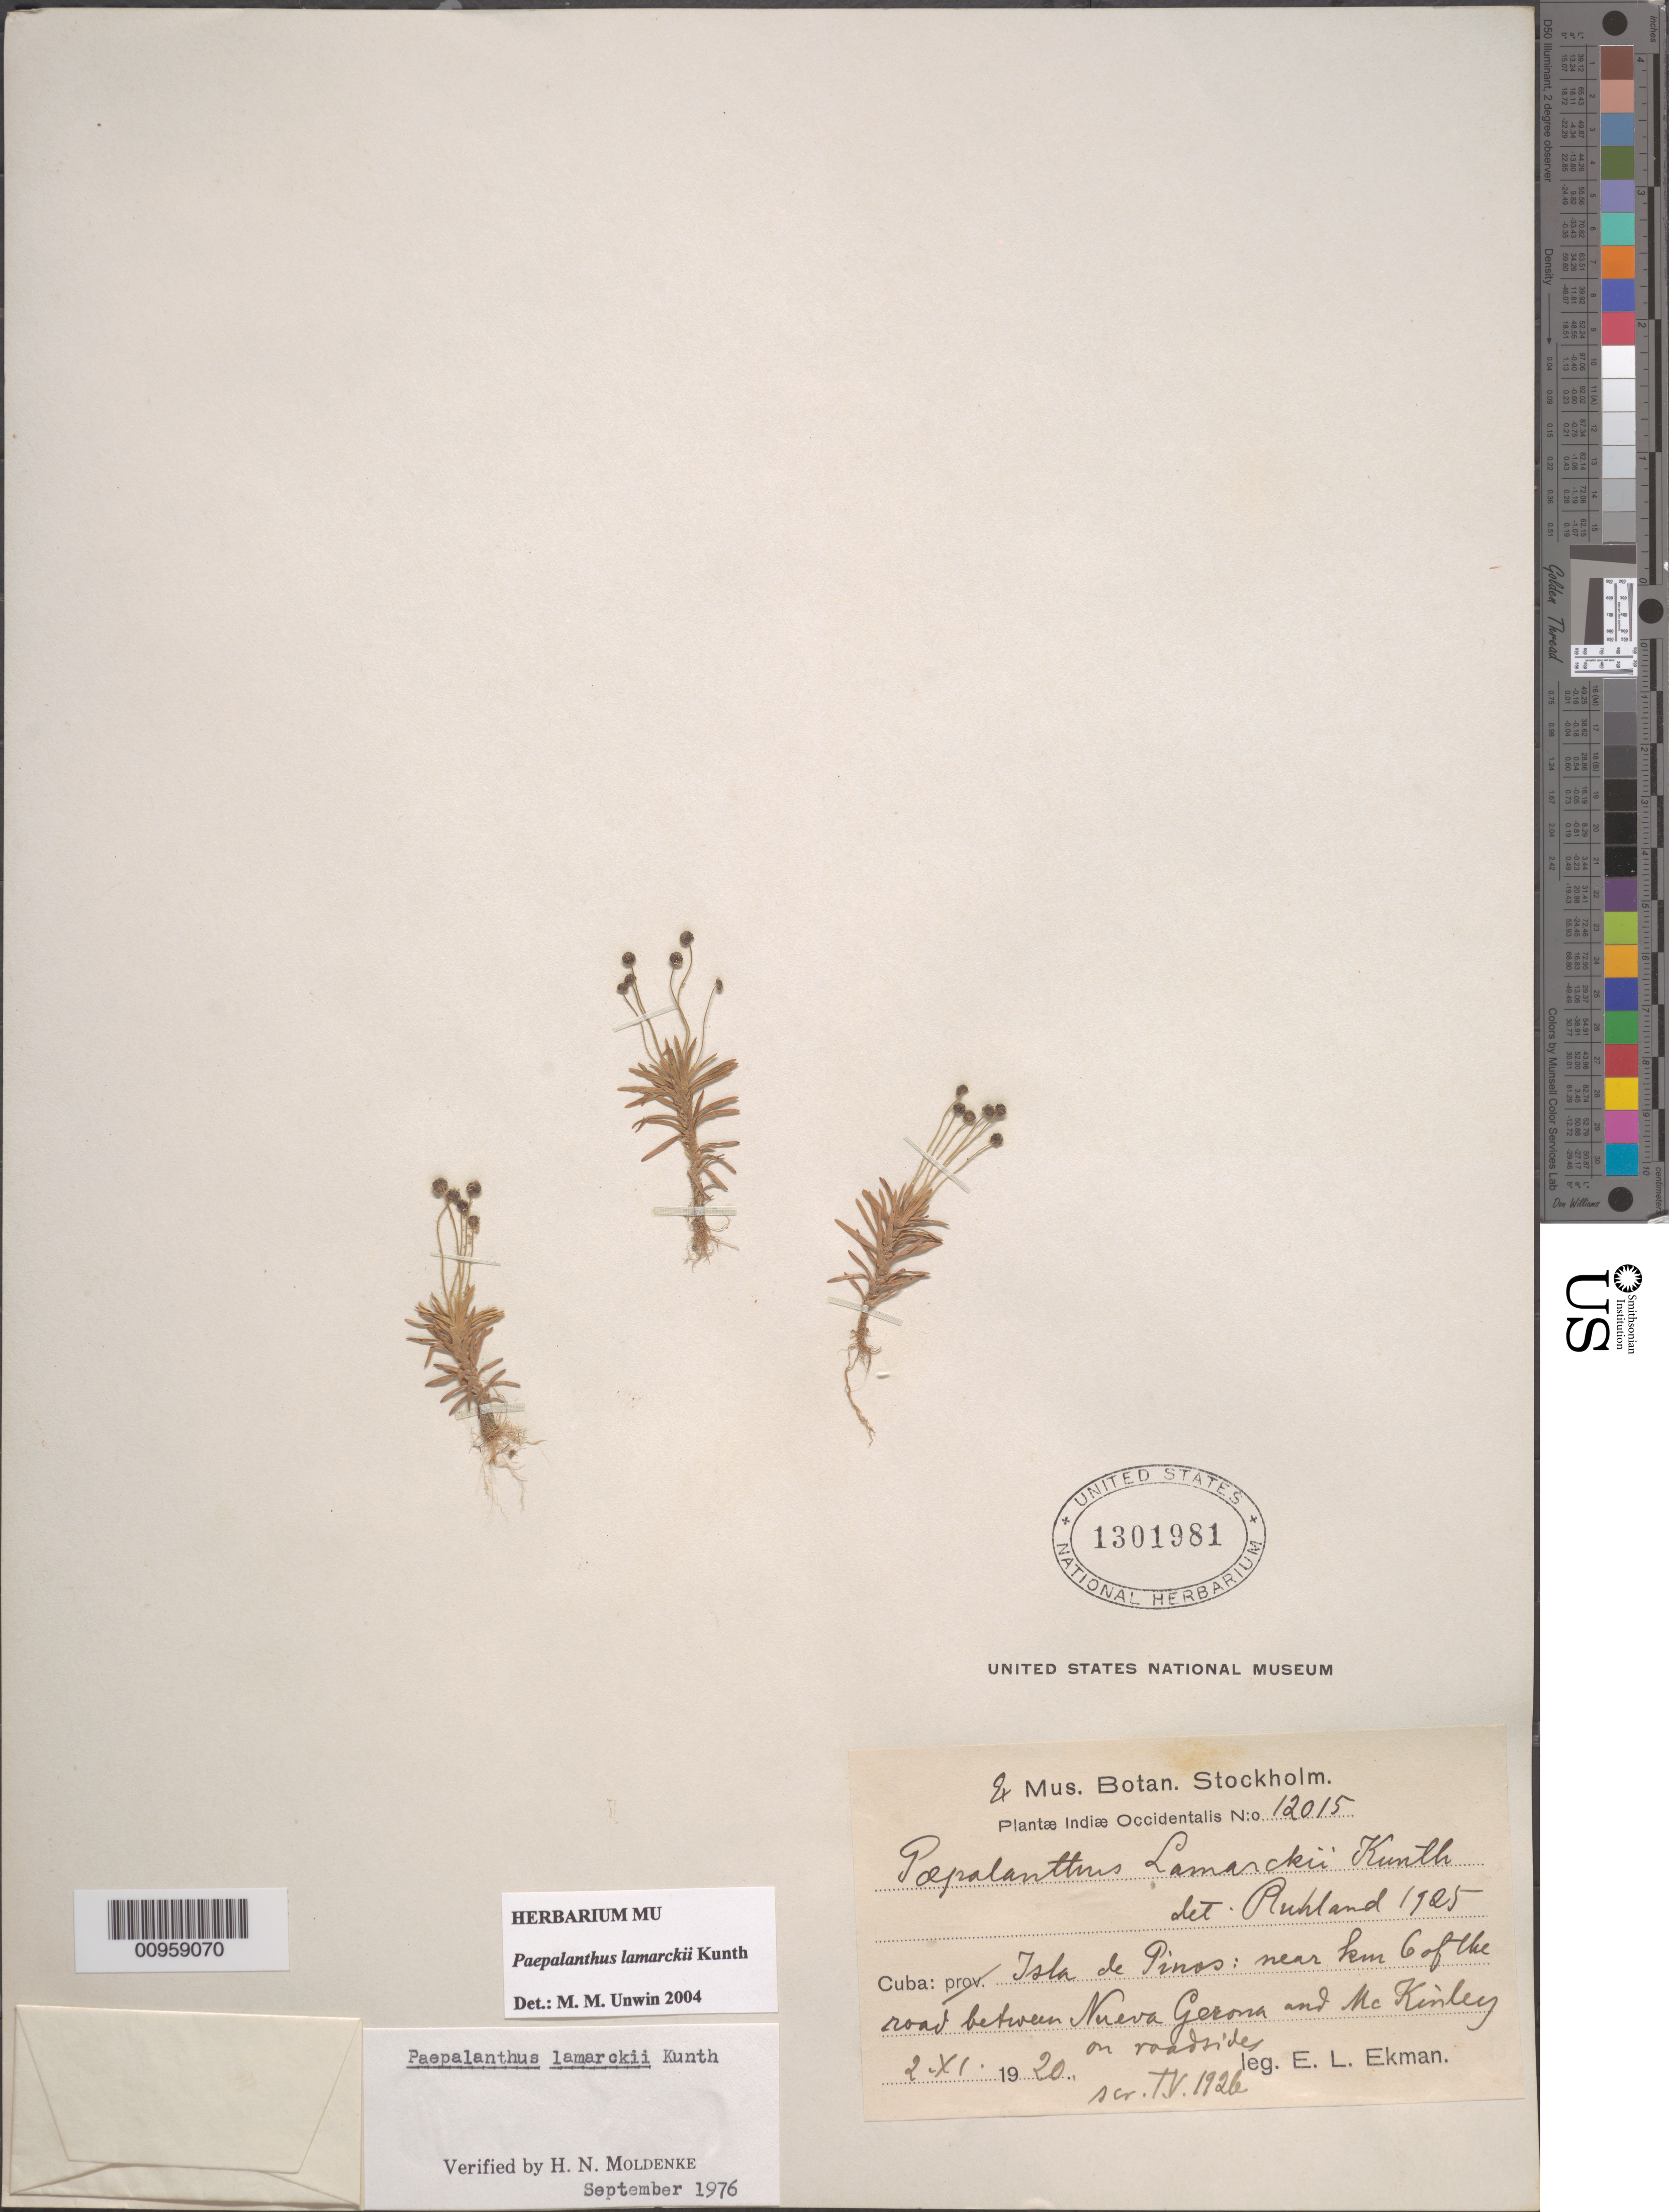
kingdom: Plantae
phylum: Tracheophyta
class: Liliopsida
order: Poales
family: Eriocaulaceae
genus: Paepalanthus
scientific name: Paepalanthus lamarckii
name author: Kunth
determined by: Unwin, M. M.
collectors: E. L. Ekman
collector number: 12015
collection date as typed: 02 Nov 1920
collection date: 1920-11-02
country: Cuba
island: Isla de la Juventud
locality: Isle of Pines, Near Km 6 of the road between Nueva Gerona and McKinley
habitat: On roadside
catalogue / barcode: US 1301981